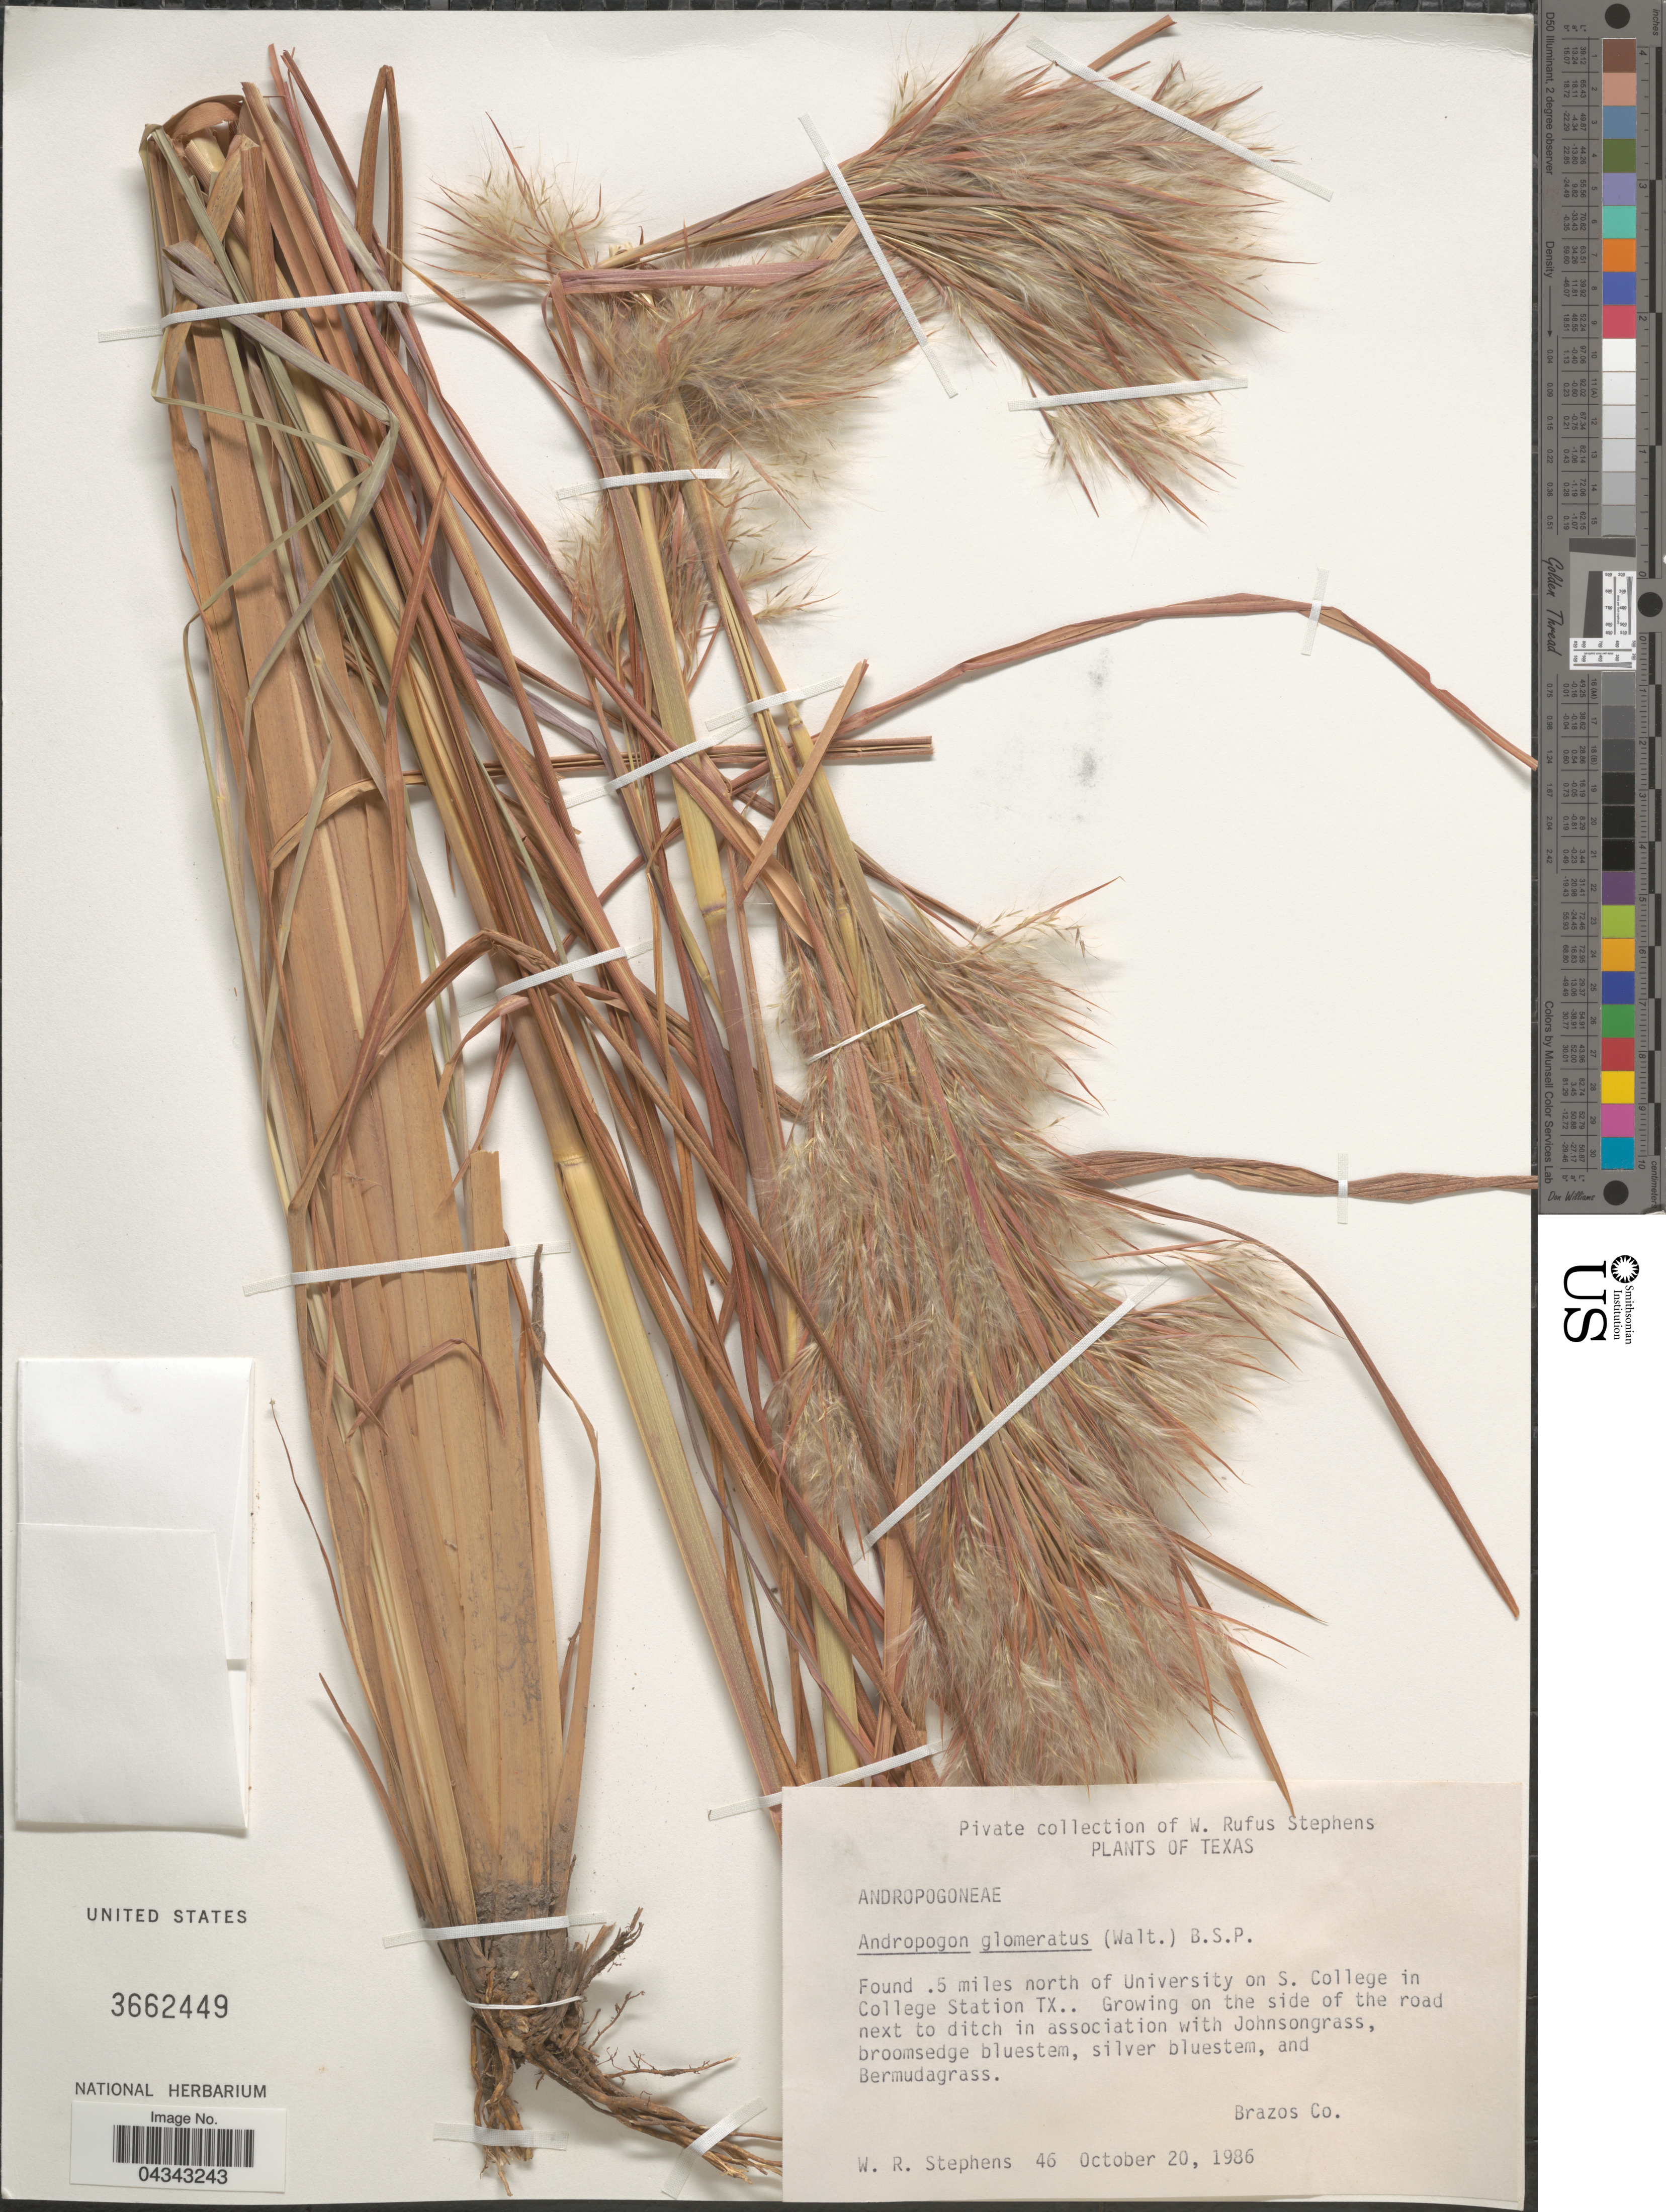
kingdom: Plantae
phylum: Tracheophyta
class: Liliopsida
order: Poales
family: Poaceae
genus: Andropogon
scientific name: Andropogon glomeratus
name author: (Walter) Britton, Stearns & Poggenb.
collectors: W. Stephens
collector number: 46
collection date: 1986-10-20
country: United States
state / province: Texas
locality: .5 miles north of University on S. College in College Station TX.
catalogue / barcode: US 3662449